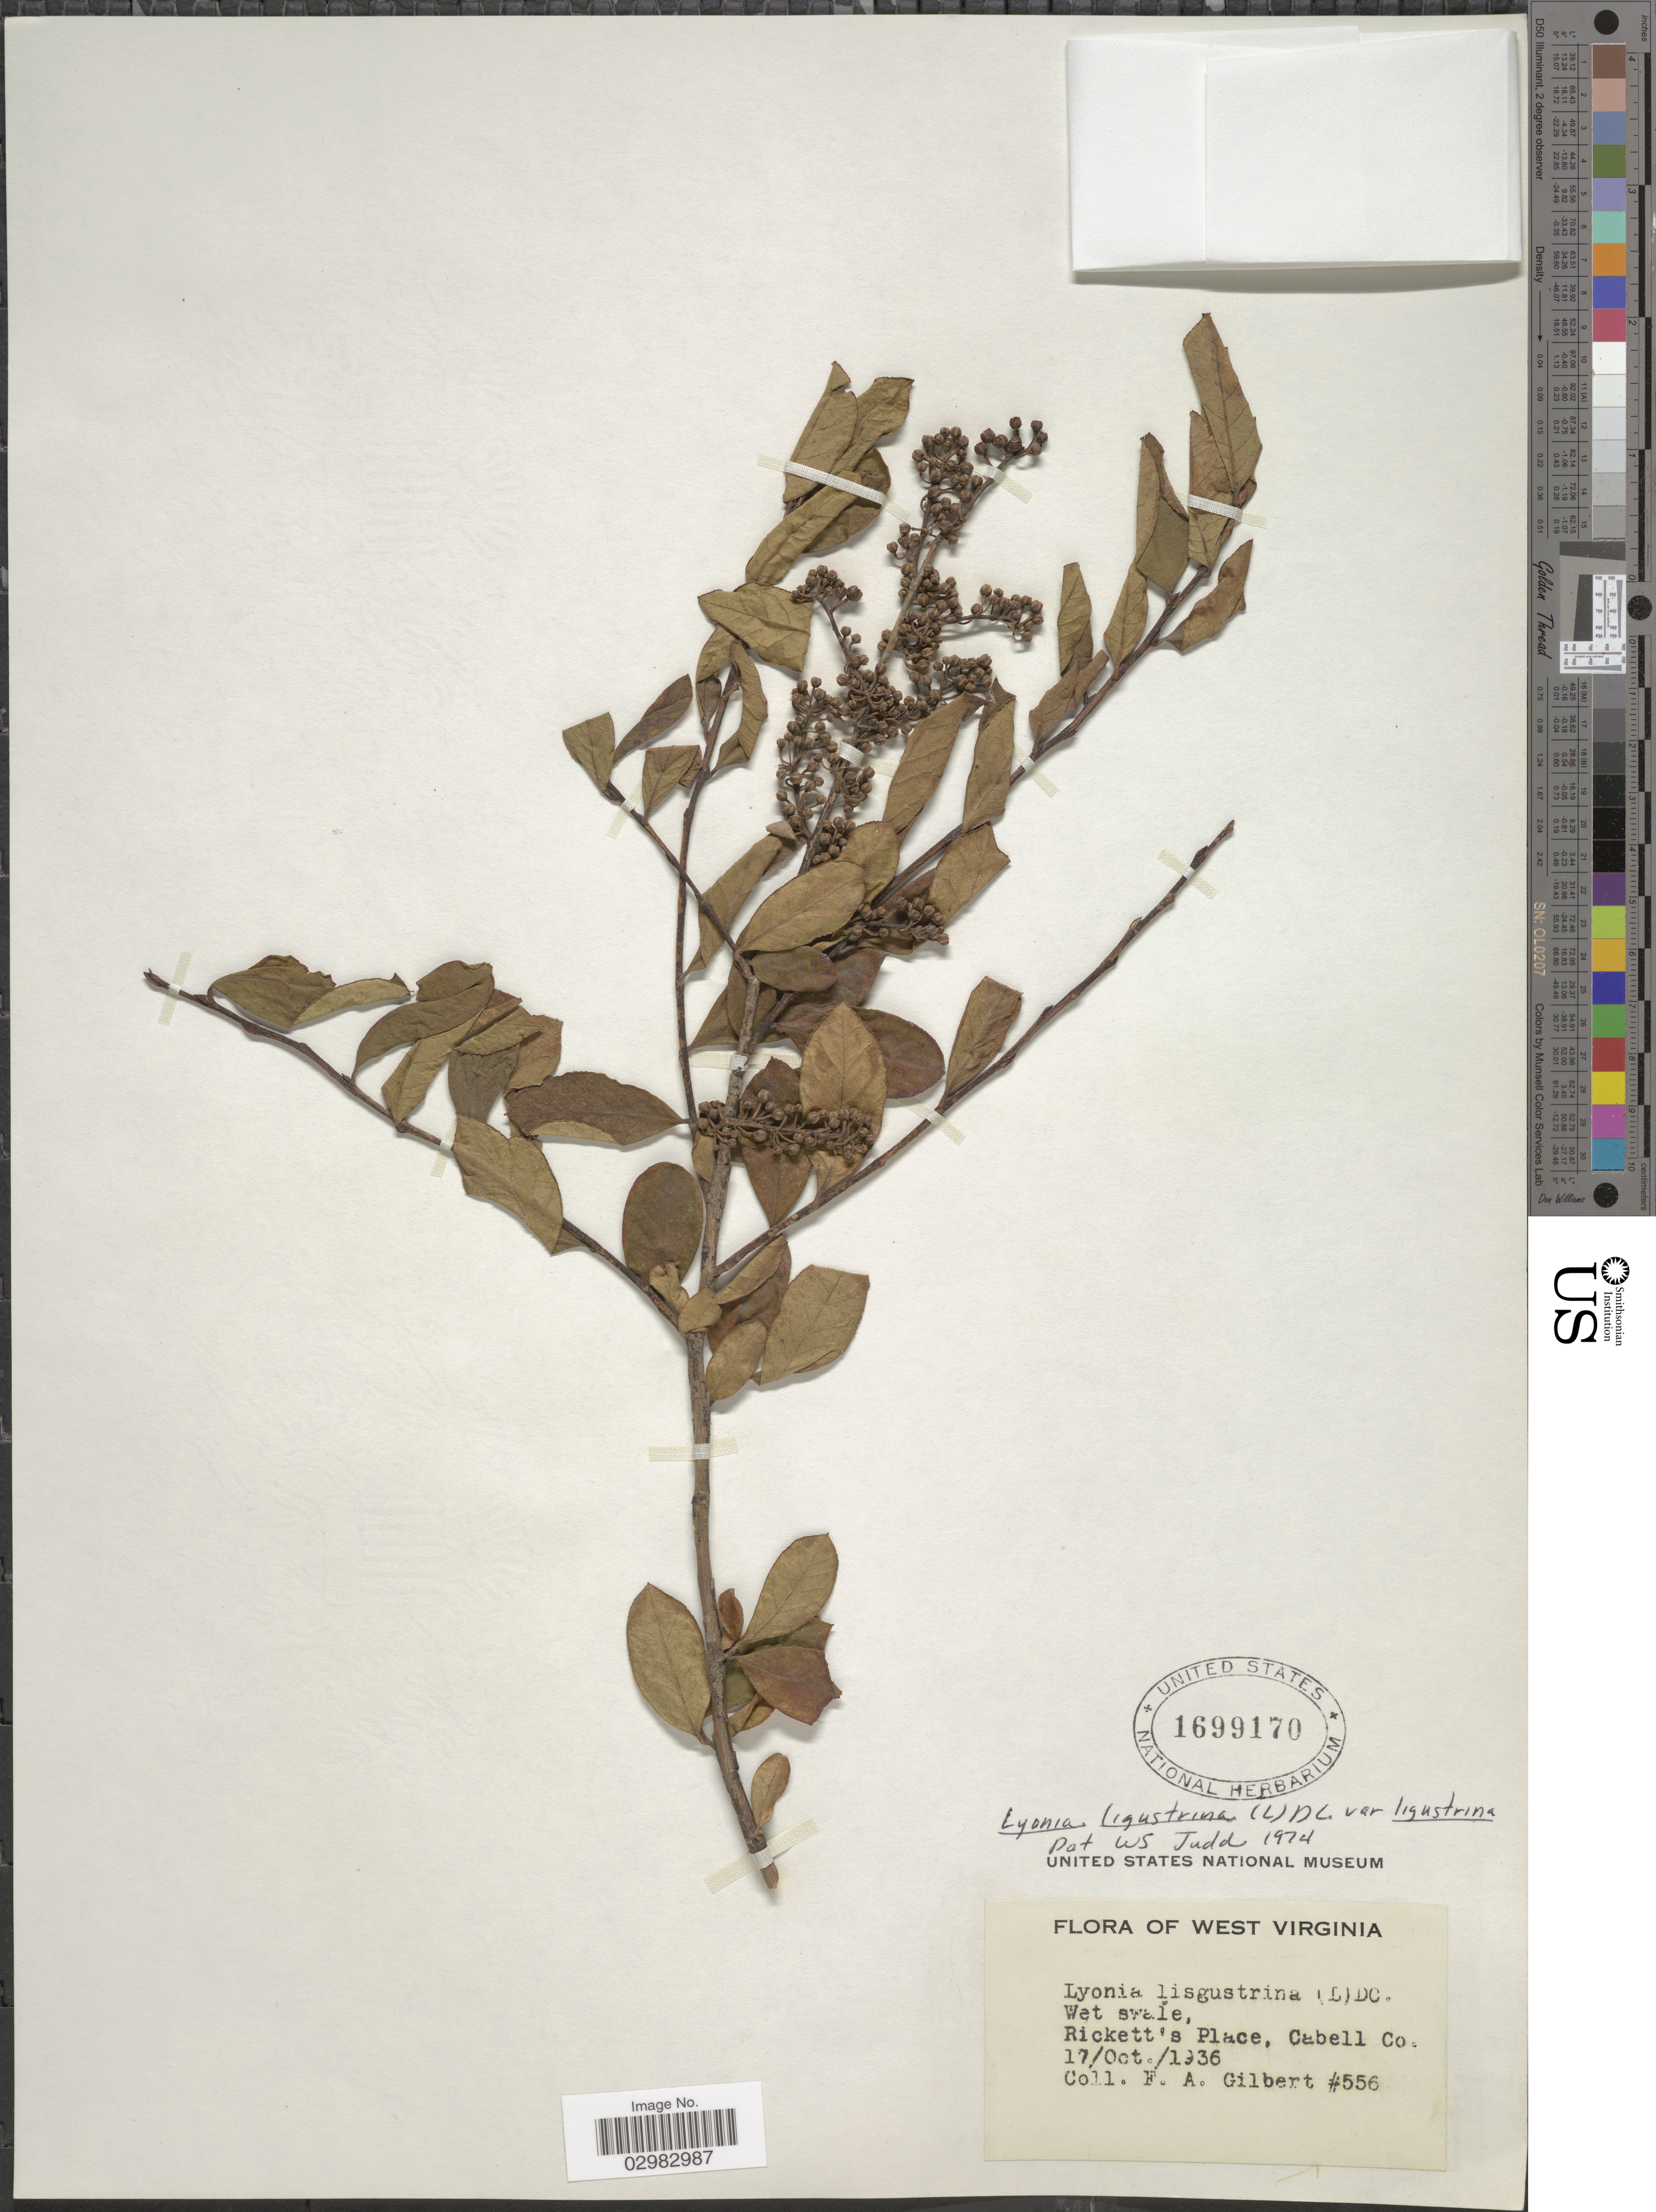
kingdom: Plantae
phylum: Tracheophyta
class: Magnoliopsida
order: Ericales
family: Ericaceae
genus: Lyonia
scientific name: Lyonia ligustrina var. ligustrina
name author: (L.) DC.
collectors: F. A. Gilbert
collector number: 556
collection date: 1936-10-17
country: United States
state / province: West Virginia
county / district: Cabell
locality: Rickett's Place, Cabell Co.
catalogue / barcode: US 1699170